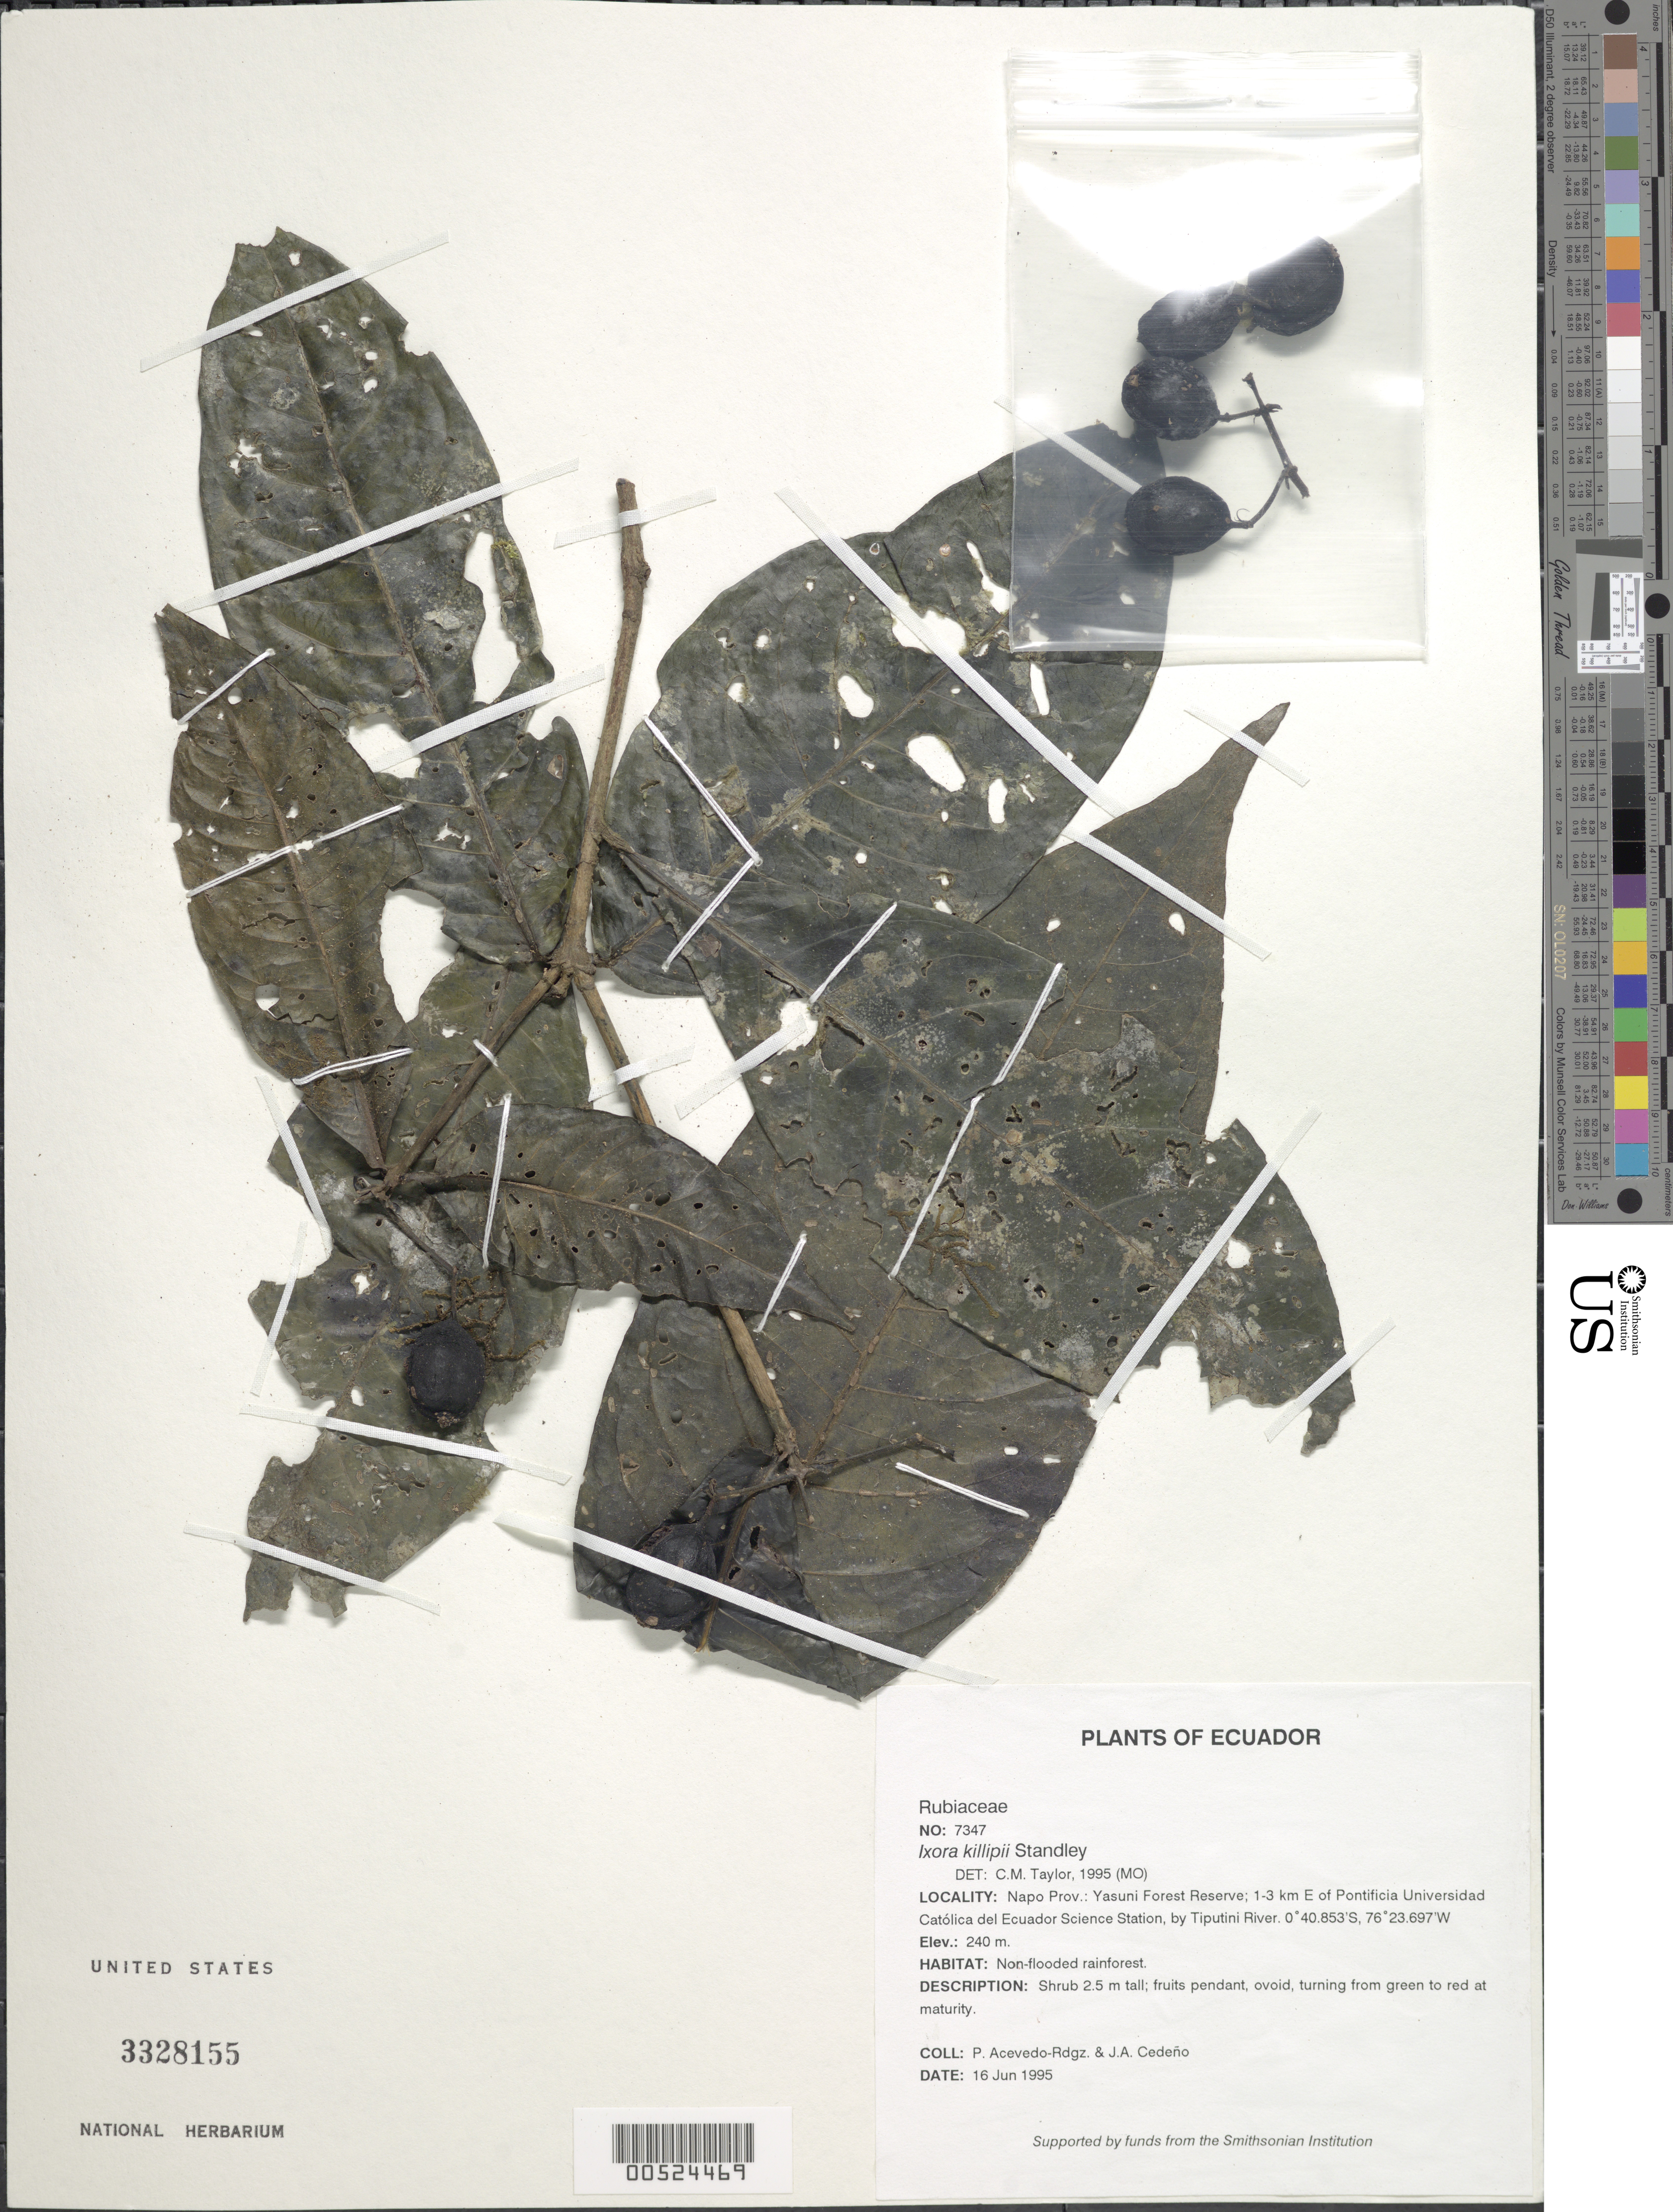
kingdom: Plantae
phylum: Tracheophyta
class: Magnoliopsida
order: Gentianales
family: Rubiaceae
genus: Ixora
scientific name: Ixora killipii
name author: Standl.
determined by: Taylor, Charlotte M.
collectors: P. Acevedo-Rodr. & J. A. Cedeño M.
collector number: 7347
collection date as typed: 16 Jun 1995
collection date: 1995-06-16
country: Ecuador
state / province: Napo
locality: Napo Prov.: Yasuni Forest Reserve; 1-3 km E of Pontificia Universidad Católica del Ecuador Science Station by Tiputini River.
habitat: Non-flooded rainforest.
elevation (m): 240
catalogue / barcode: US 3328155